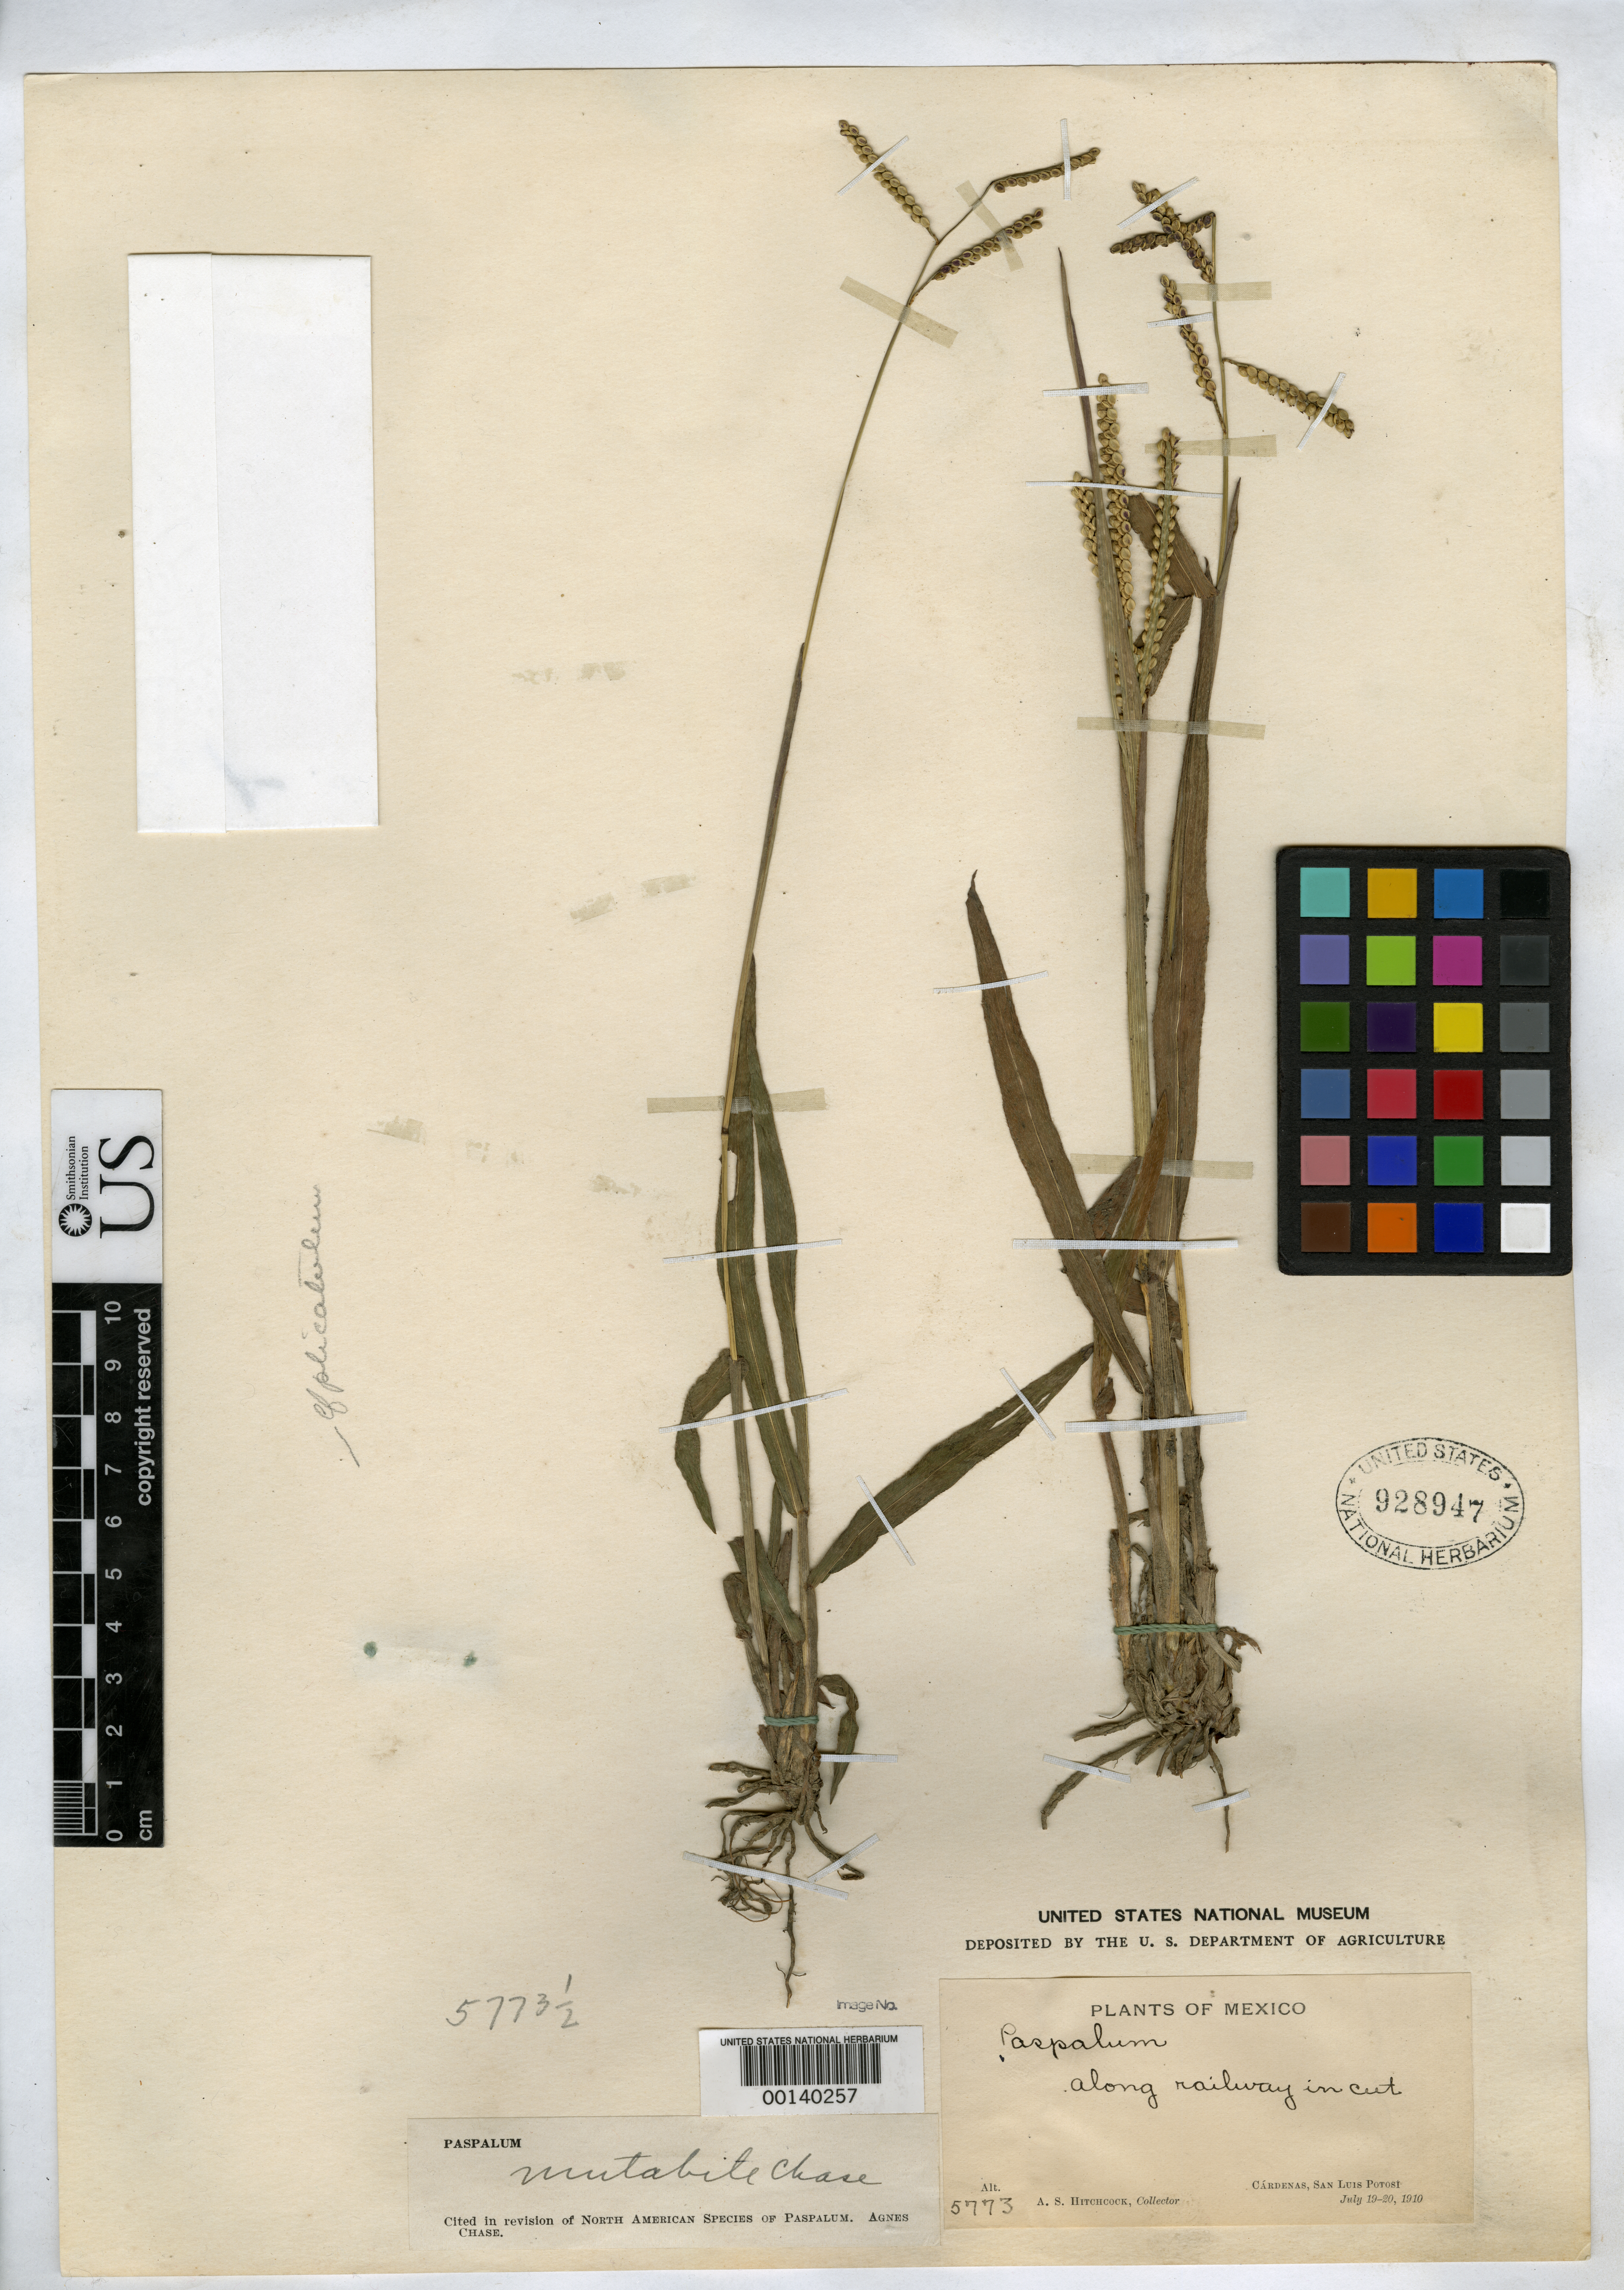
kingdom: Plantae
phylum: Tracheophyta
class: Liliopsida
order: Poales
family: Poaceae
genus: Paspalum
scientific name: Paspalum mutabile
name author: Chase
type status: Isotype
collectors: A. S. Hitchcock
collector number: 5773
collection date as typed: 20 Jul 1910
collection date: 1910-07-20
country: Mexico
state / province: San Luis Potosi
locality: Cardenas.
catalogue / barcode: US 928947